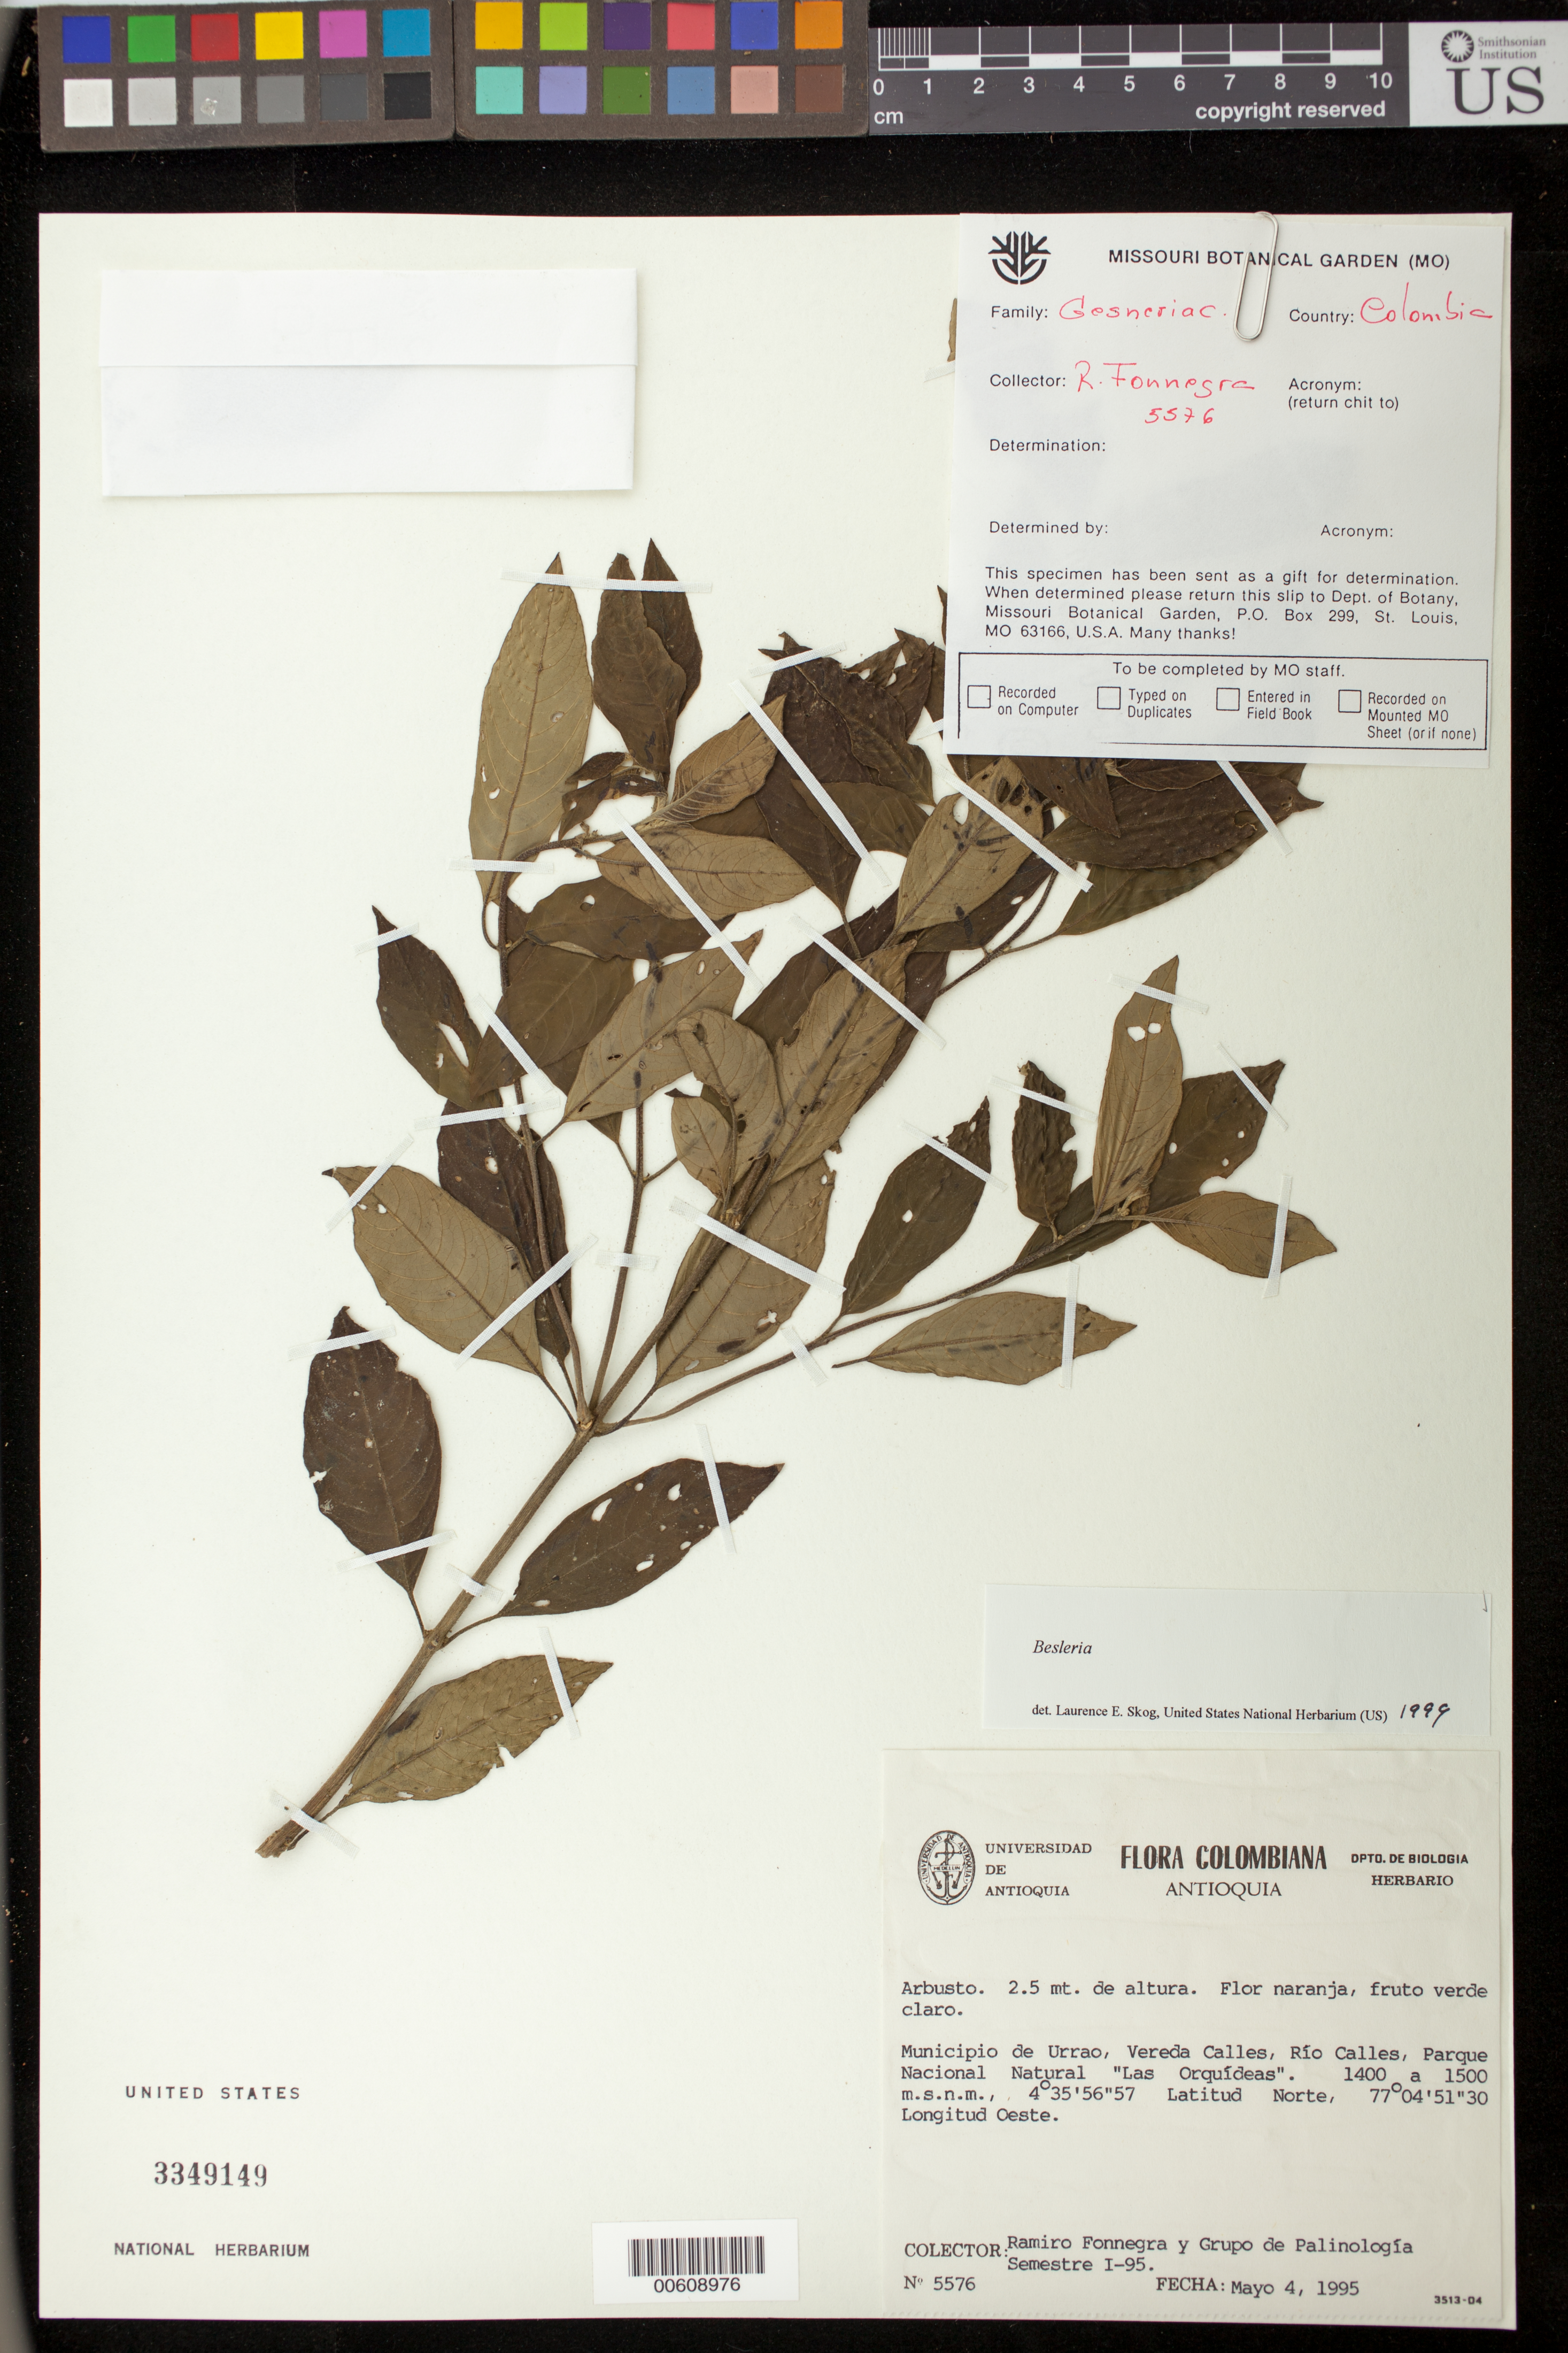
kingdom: Plantae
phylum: Tracheophyta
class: Magnoliopsida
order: Lamiales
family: Gesneriaceae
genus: Besleria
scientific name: Besleria sp.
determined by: Skog, Laurence E.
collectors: R. Fonnegra G. & Grupo de Palinología Semestre I-95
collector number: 5576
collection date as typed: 04 May 1995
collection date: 1995-05-04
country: Colombia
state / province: Antioquia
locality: Mpio. de Urrao, Vereda Calles, Río Calles, Parque Nacional Natural "Las Orquídeas"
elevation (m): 1400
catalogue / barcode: US 3349149